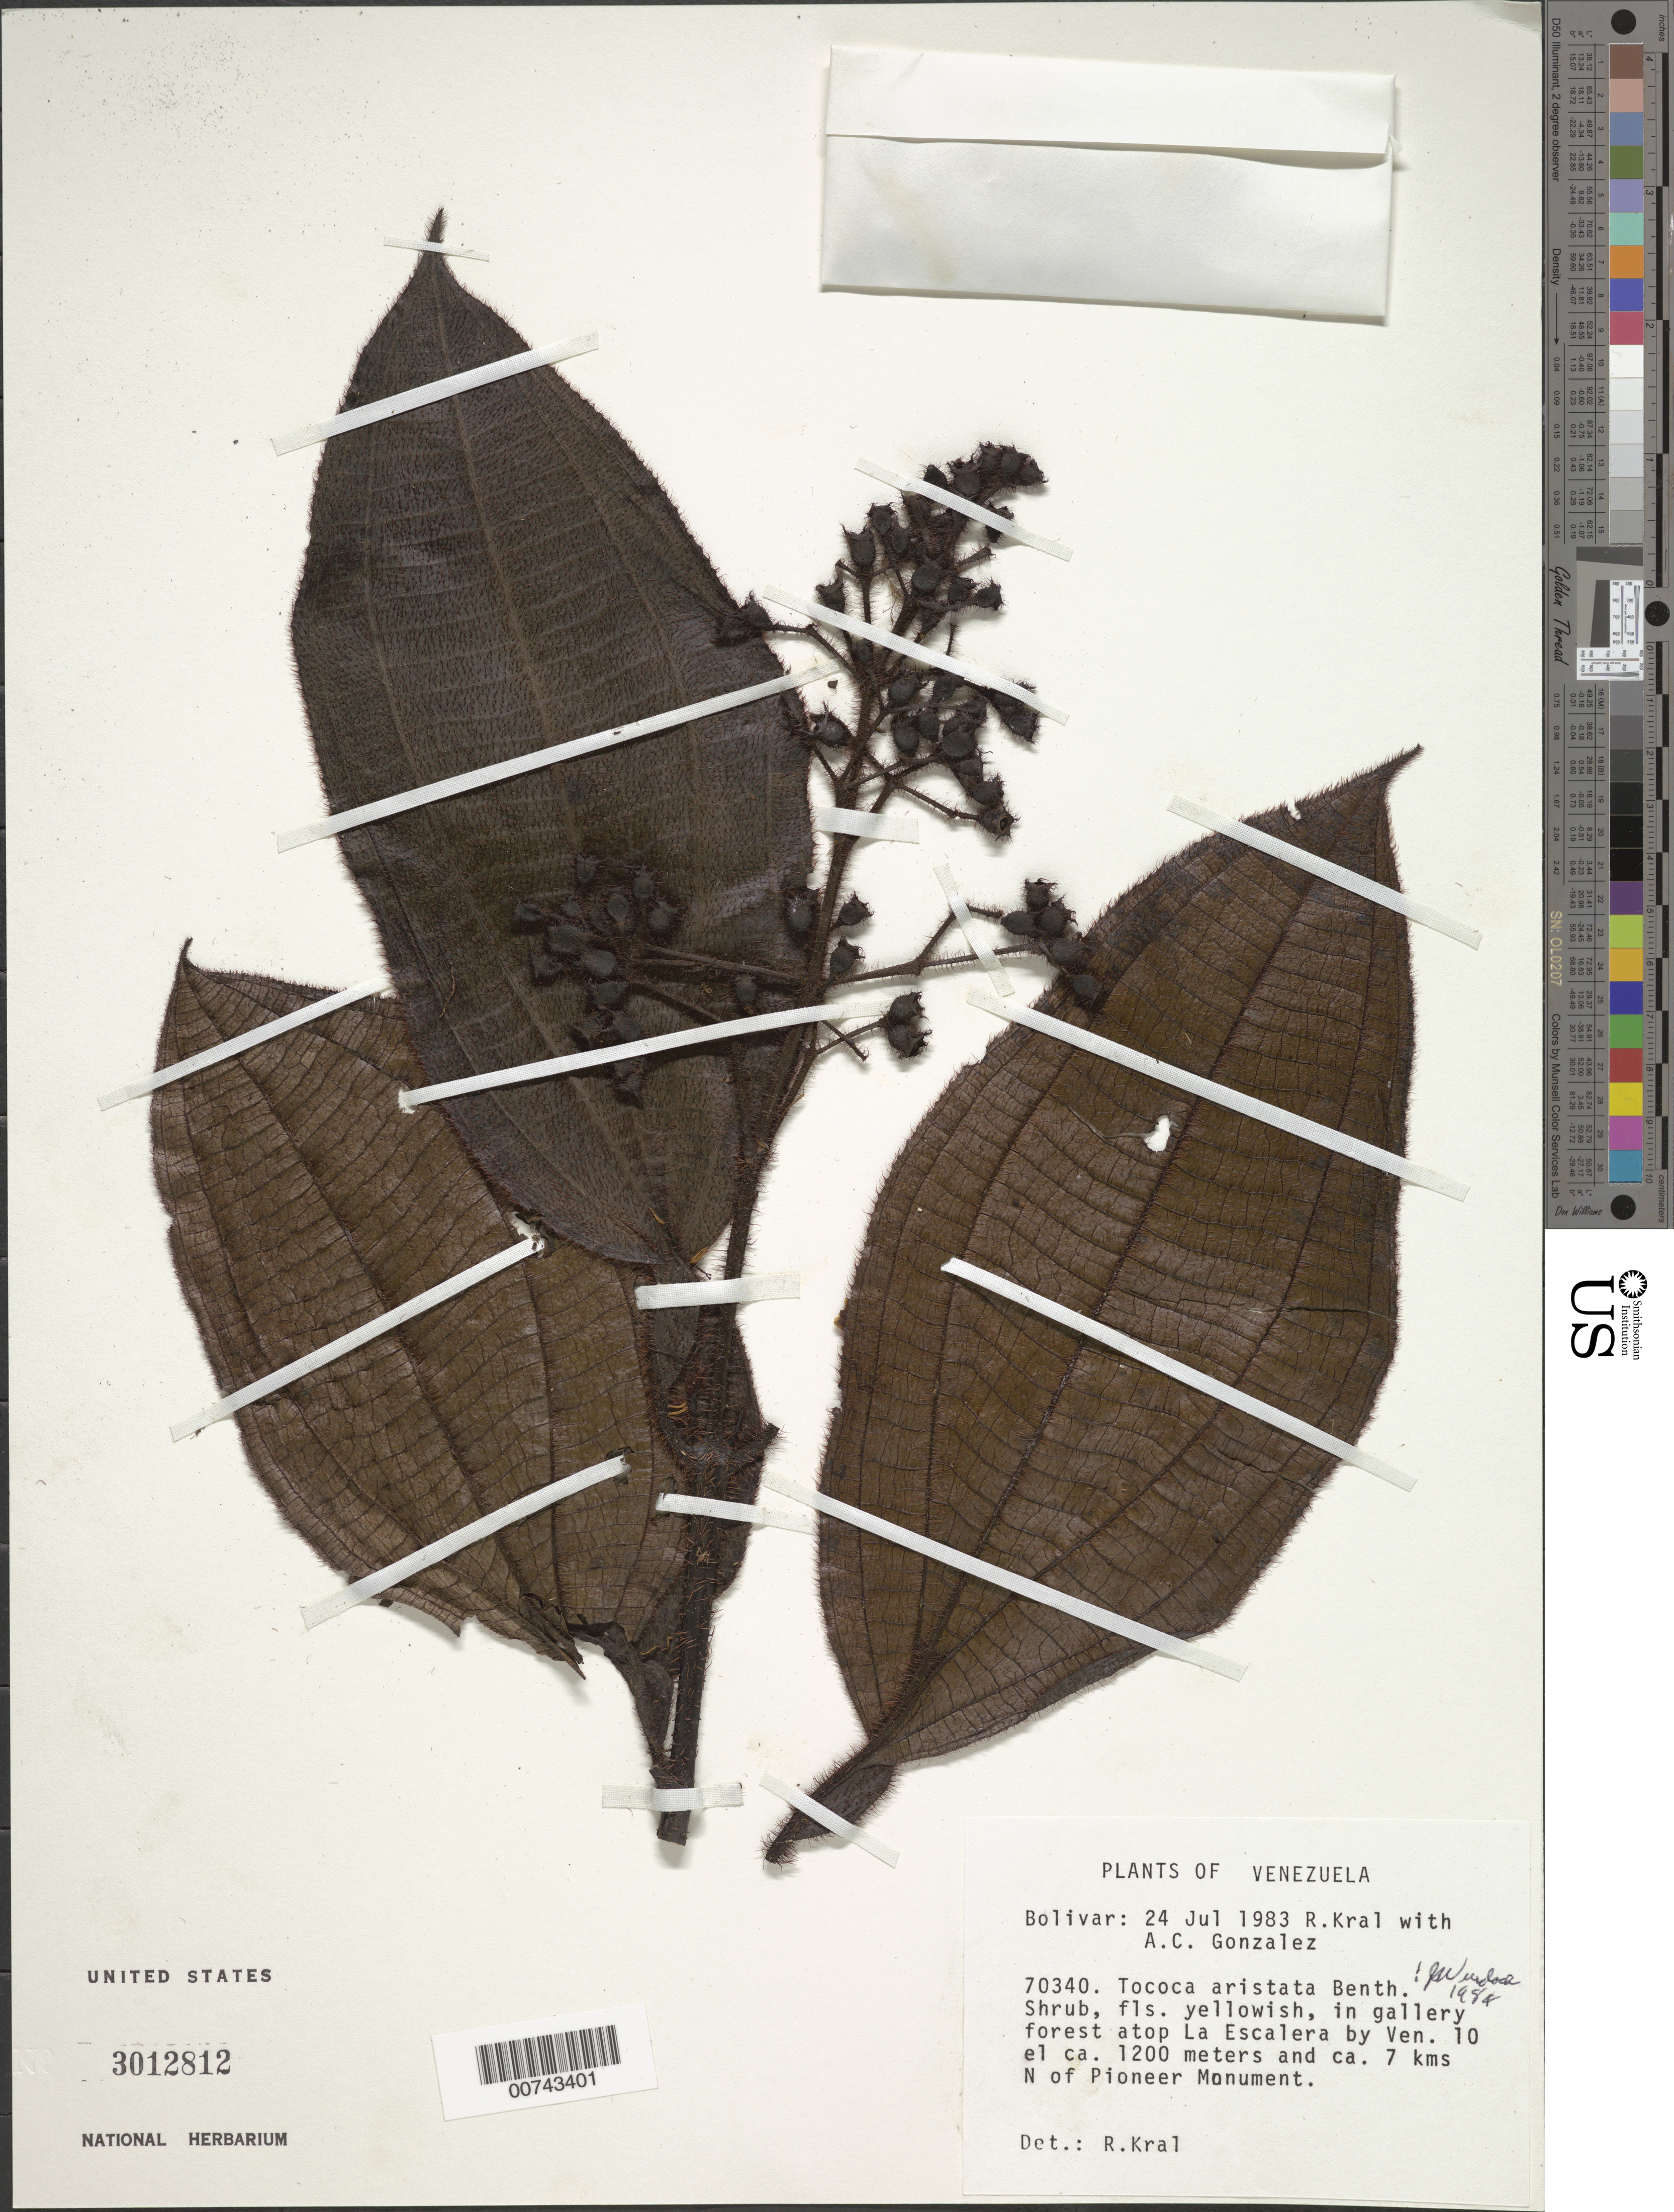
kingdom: Plantae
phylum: Tracheophyta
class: Magnoliopsida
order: Myrtales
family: Melastomataceae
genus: Tococa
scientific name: Tococa aristata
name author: Benth.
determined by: Wurdack, John J., (US), US (UNITED STATES)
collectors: R. Kral & A. C. González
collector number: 70340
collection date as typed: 24-Jul-83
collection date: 1983-07-24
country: Venezuela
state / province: Bolívar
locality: Gran Sabana, La Escalera, summit, Ven. 10, ca. 7 km N of Pioneer's Monument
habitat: Gallery forest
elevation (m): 1200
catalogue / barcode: US 3012812